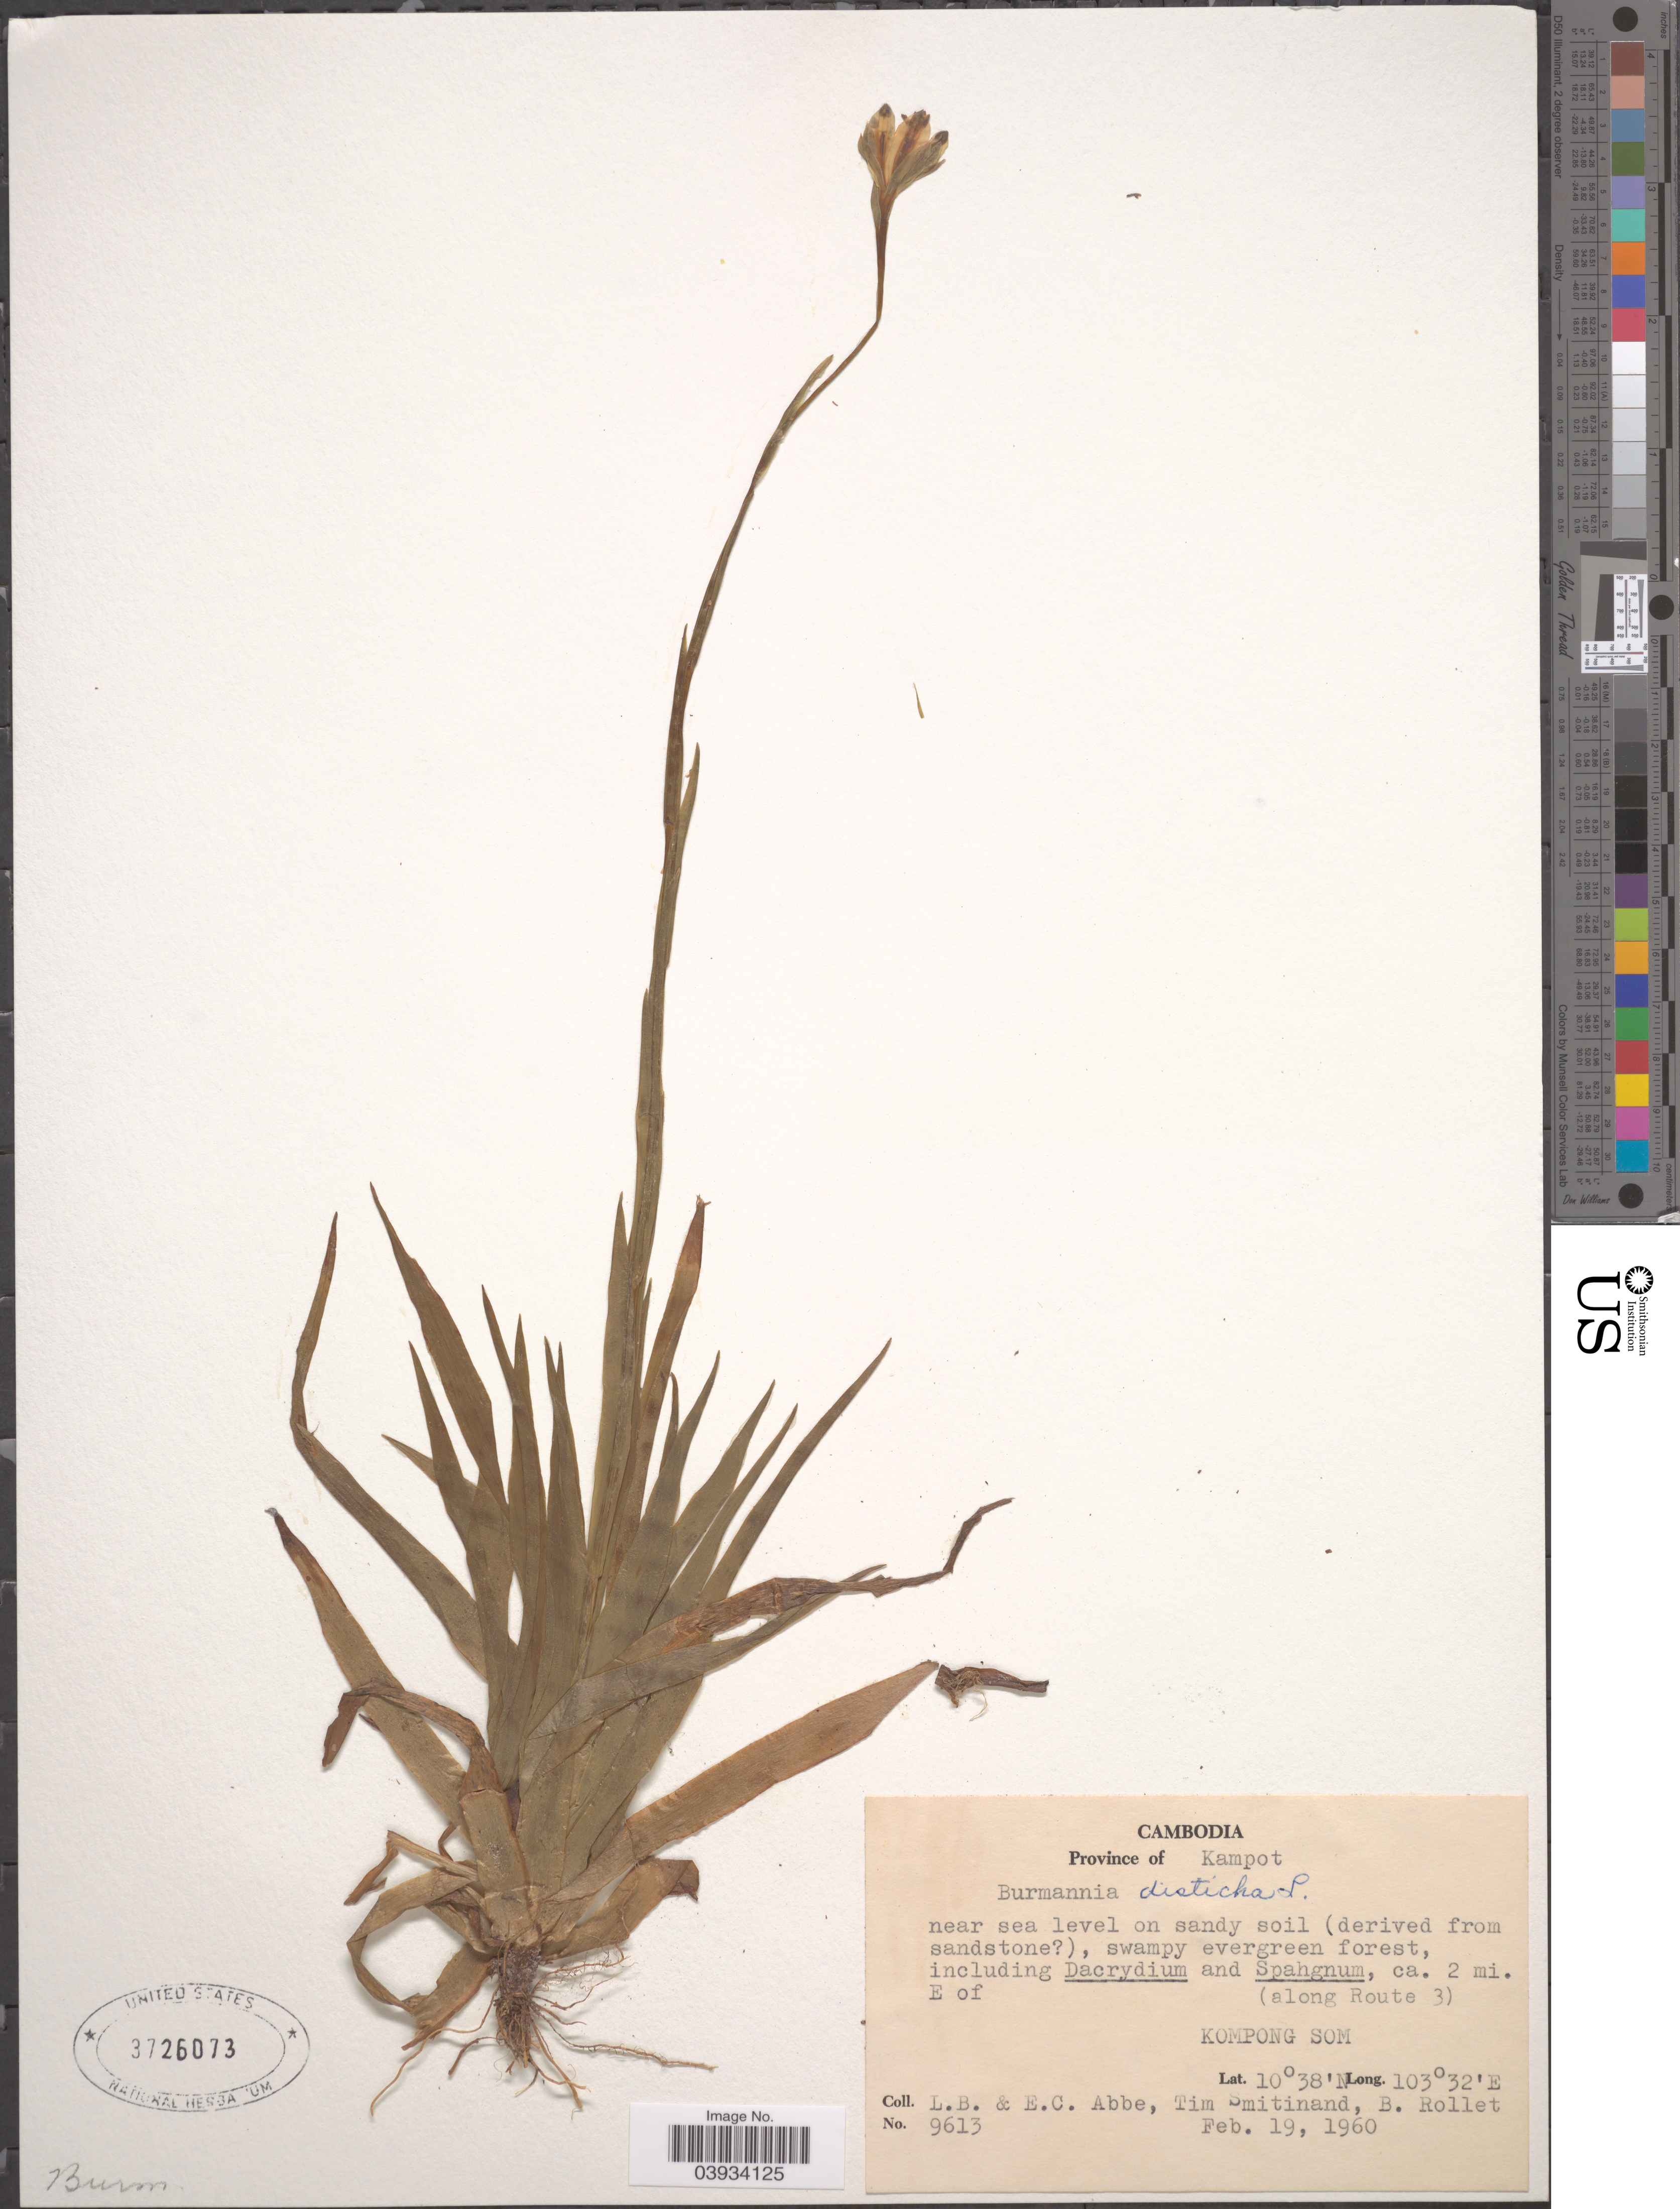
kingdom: Plantae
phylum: Tracheophyta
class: Liliopsida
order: Dioscoreales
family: Burmanniaceae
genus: Burmannia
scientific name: Burmannia disticha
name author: L.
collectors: L. B. Abbe, E. C. Abbe, T. Smitinand & B. Rollet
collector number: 9613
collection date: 1960-02-19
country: Cambodia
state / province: Kâmpât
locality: Province of Kampot. ca. 2 mi. E of (along Route 3) Kompong Som.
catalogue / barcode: US 3726073